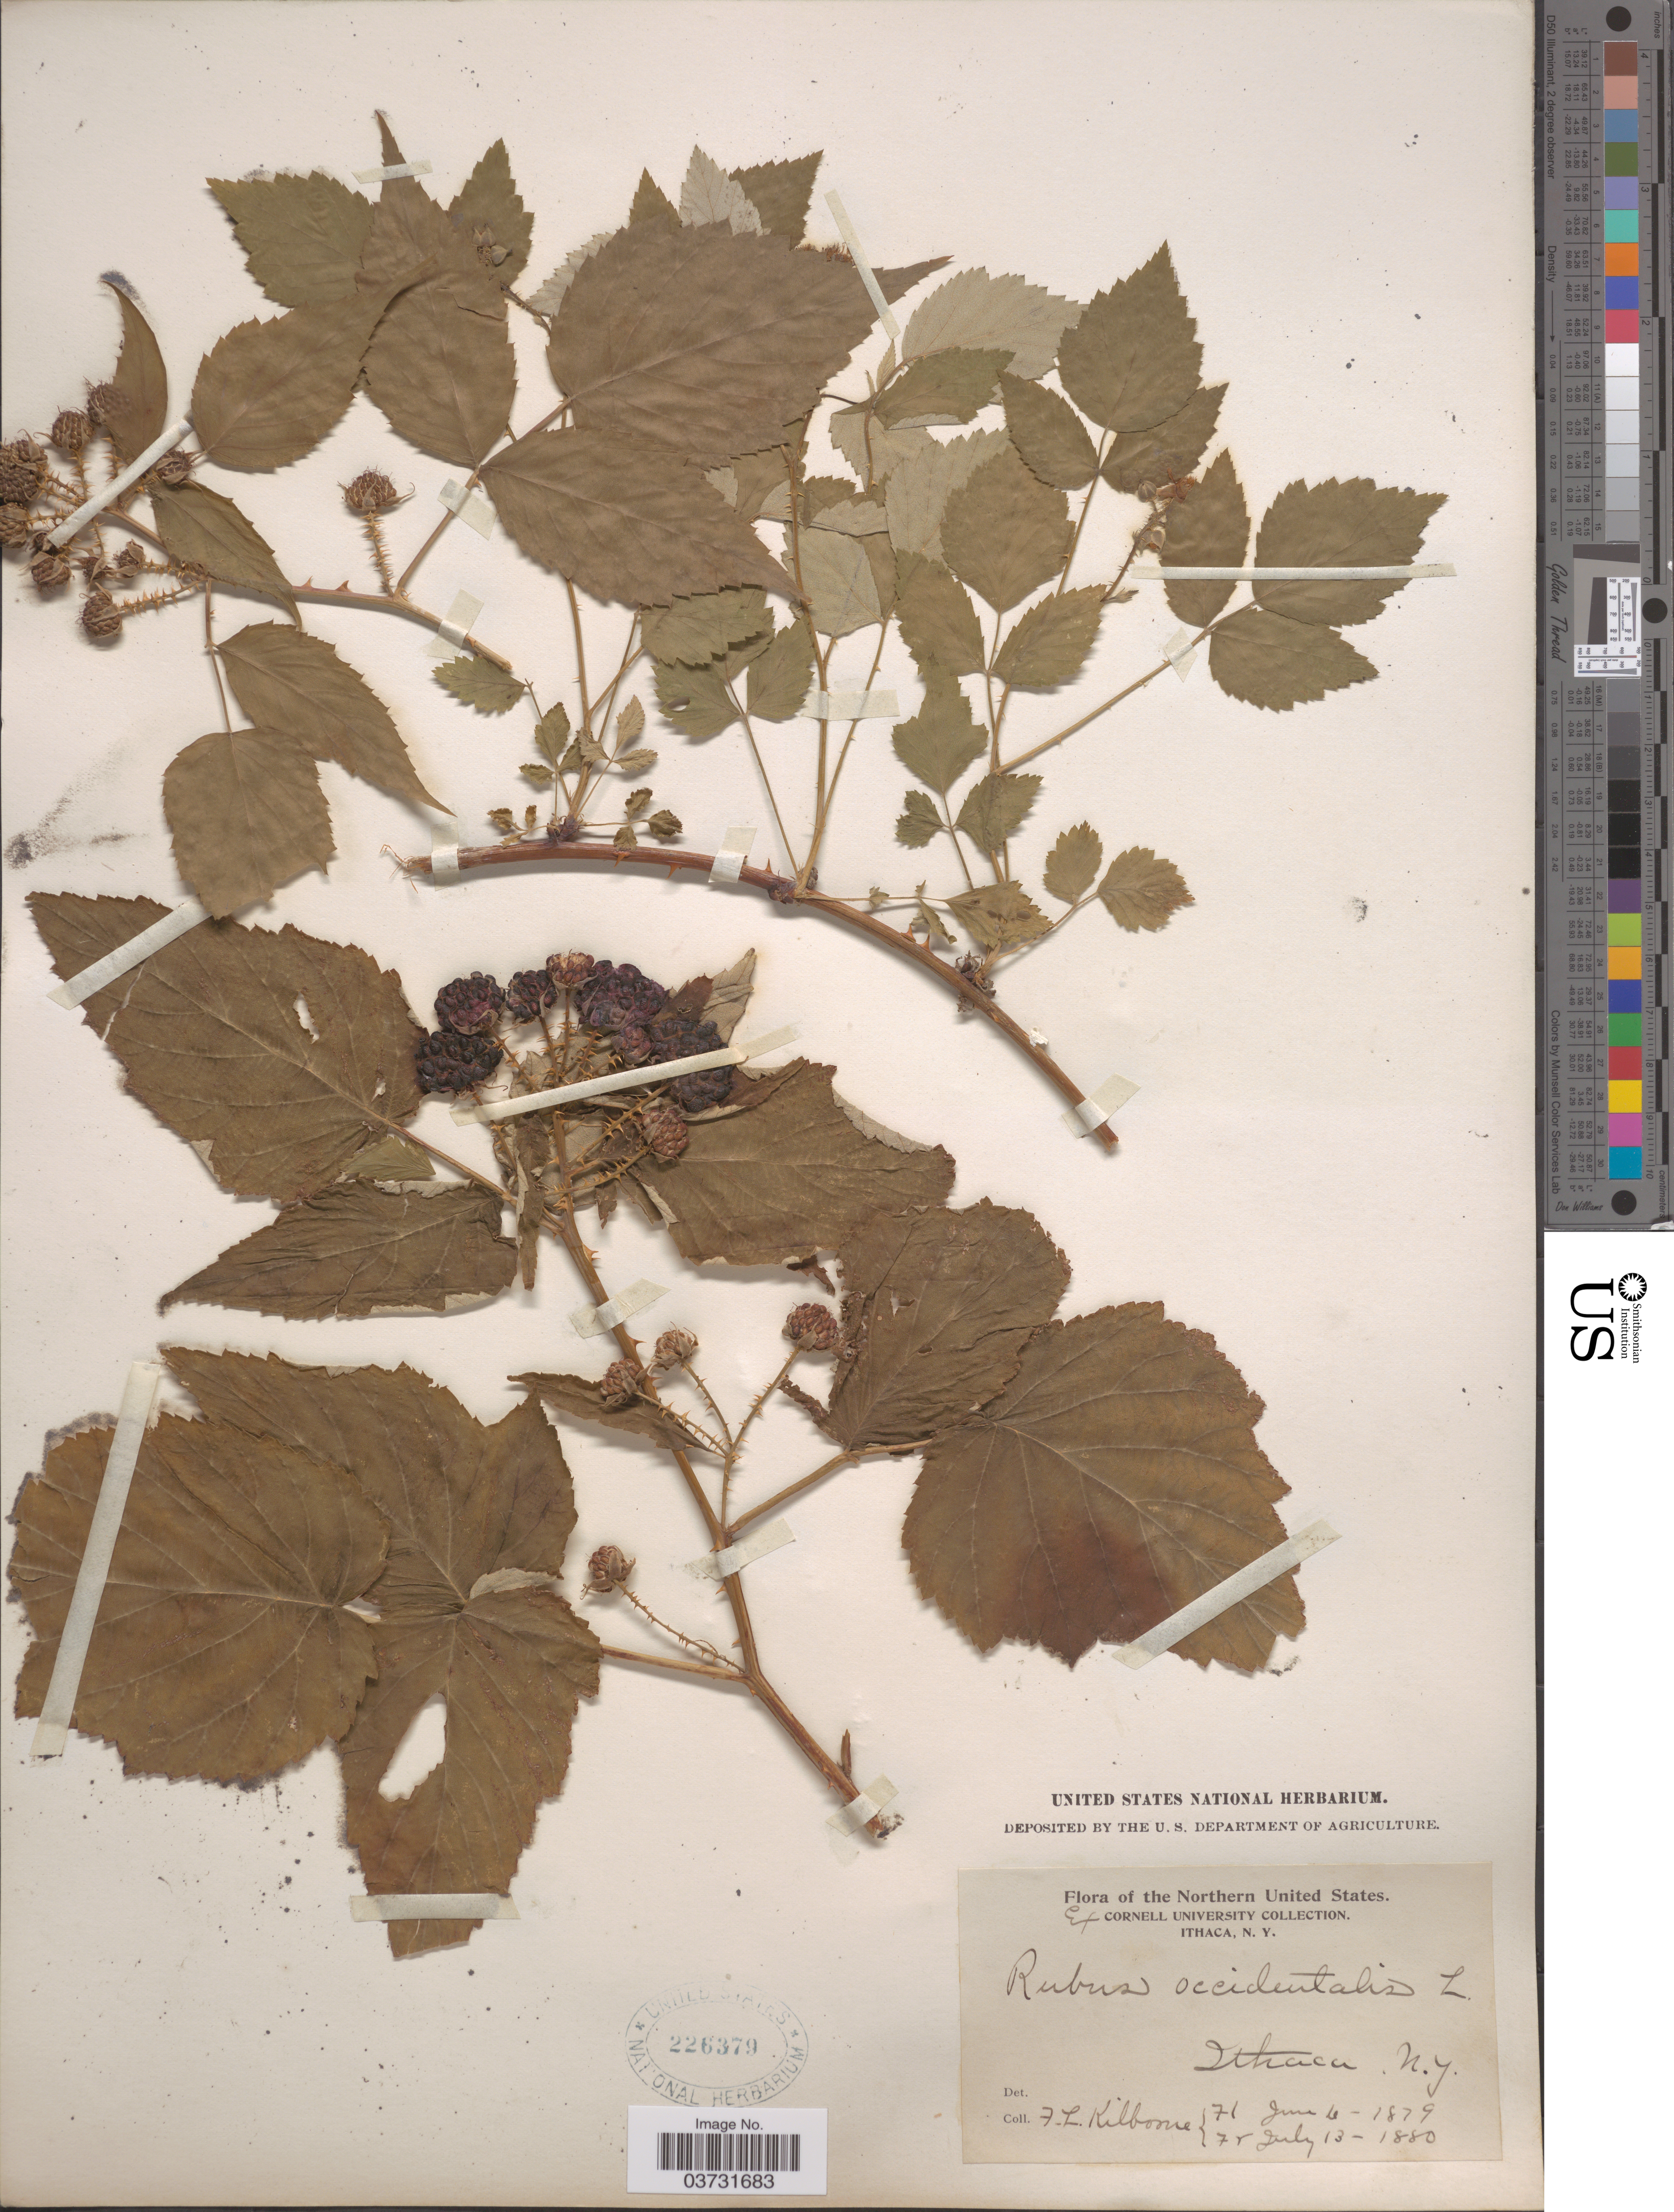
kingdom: Plantae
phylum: Tracheophyta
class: Magnoliopsida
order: Rosales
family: Rosaceae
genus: Rubus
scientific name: Rubus occidentalis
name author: L.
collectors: F. L. Kilborne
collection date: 1879-06-06/1880-07-13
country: United States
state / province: New York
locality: Ithaca.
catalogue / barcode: US 226379